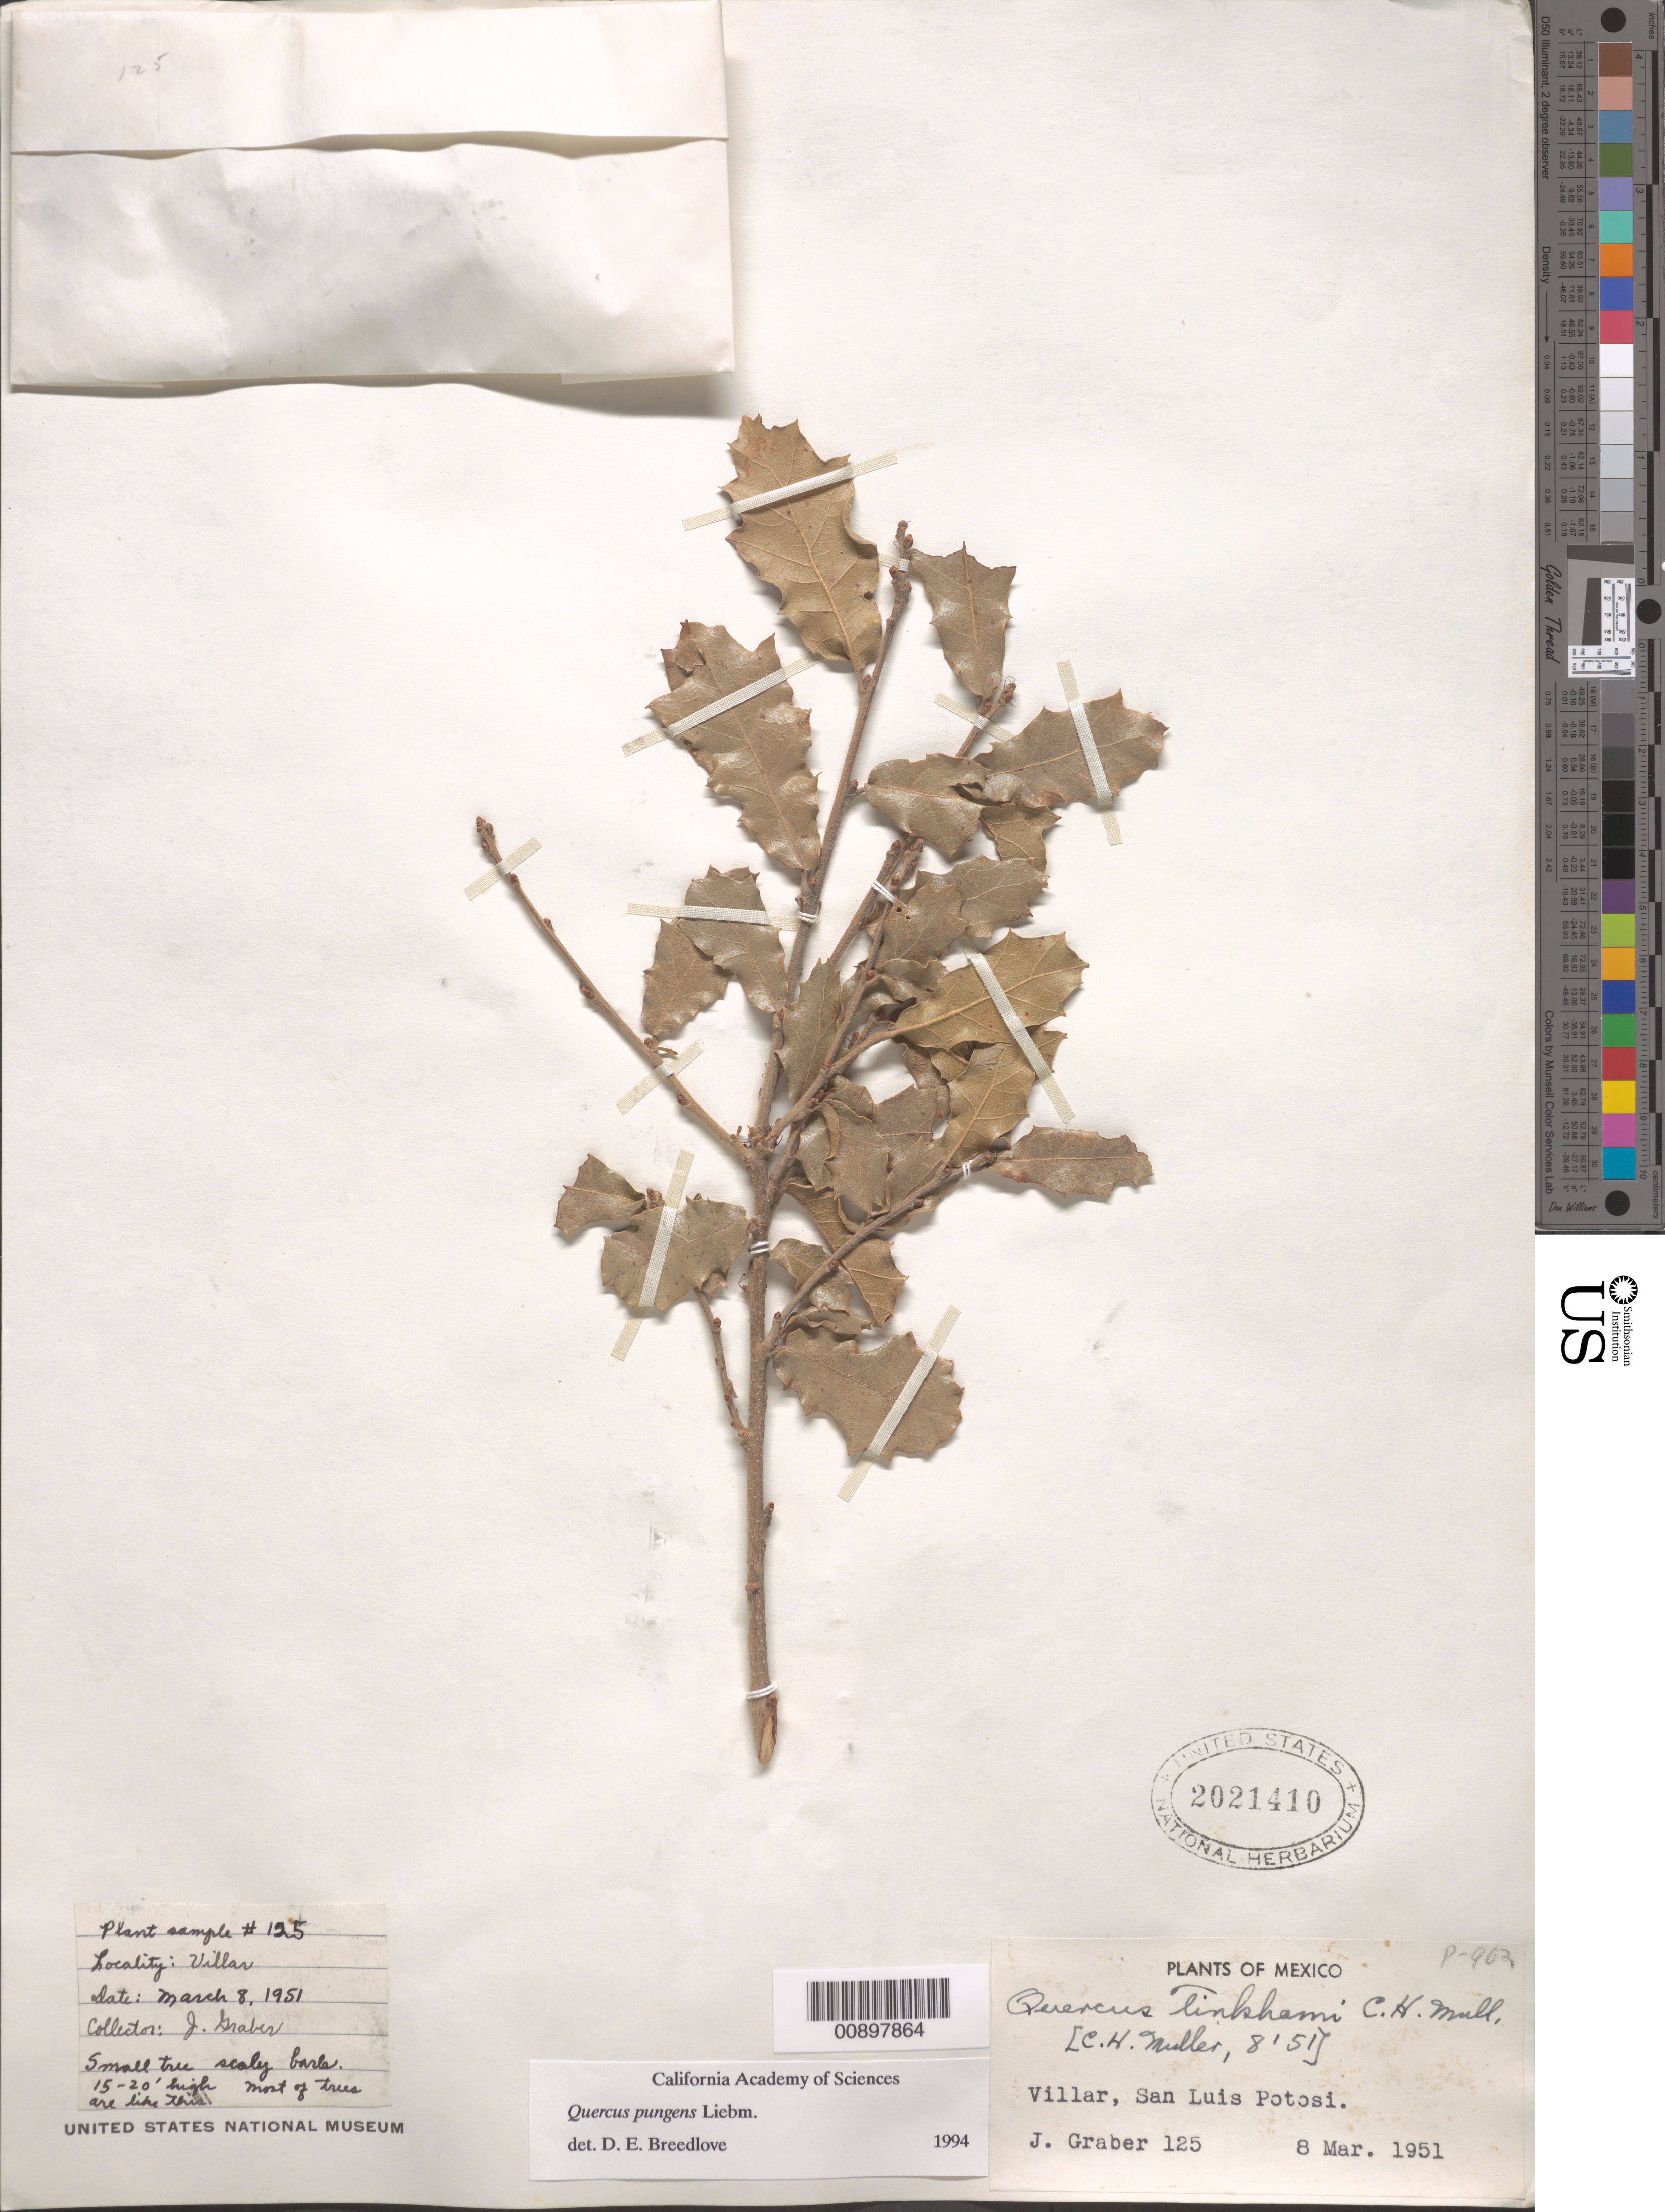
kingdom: Plantae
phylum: Tracheophyta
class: Magnoliopsida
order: Fagales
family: Fagaceae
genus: Quercus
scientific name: Quercus pungens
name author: Liebm.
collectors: J. Graber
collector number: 125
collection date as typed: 08 Mar 1951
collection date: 1951-03-08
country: Mexico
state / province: San Luis Potosí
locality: Villar, San Luis Potosí.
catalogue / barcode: US 2021410